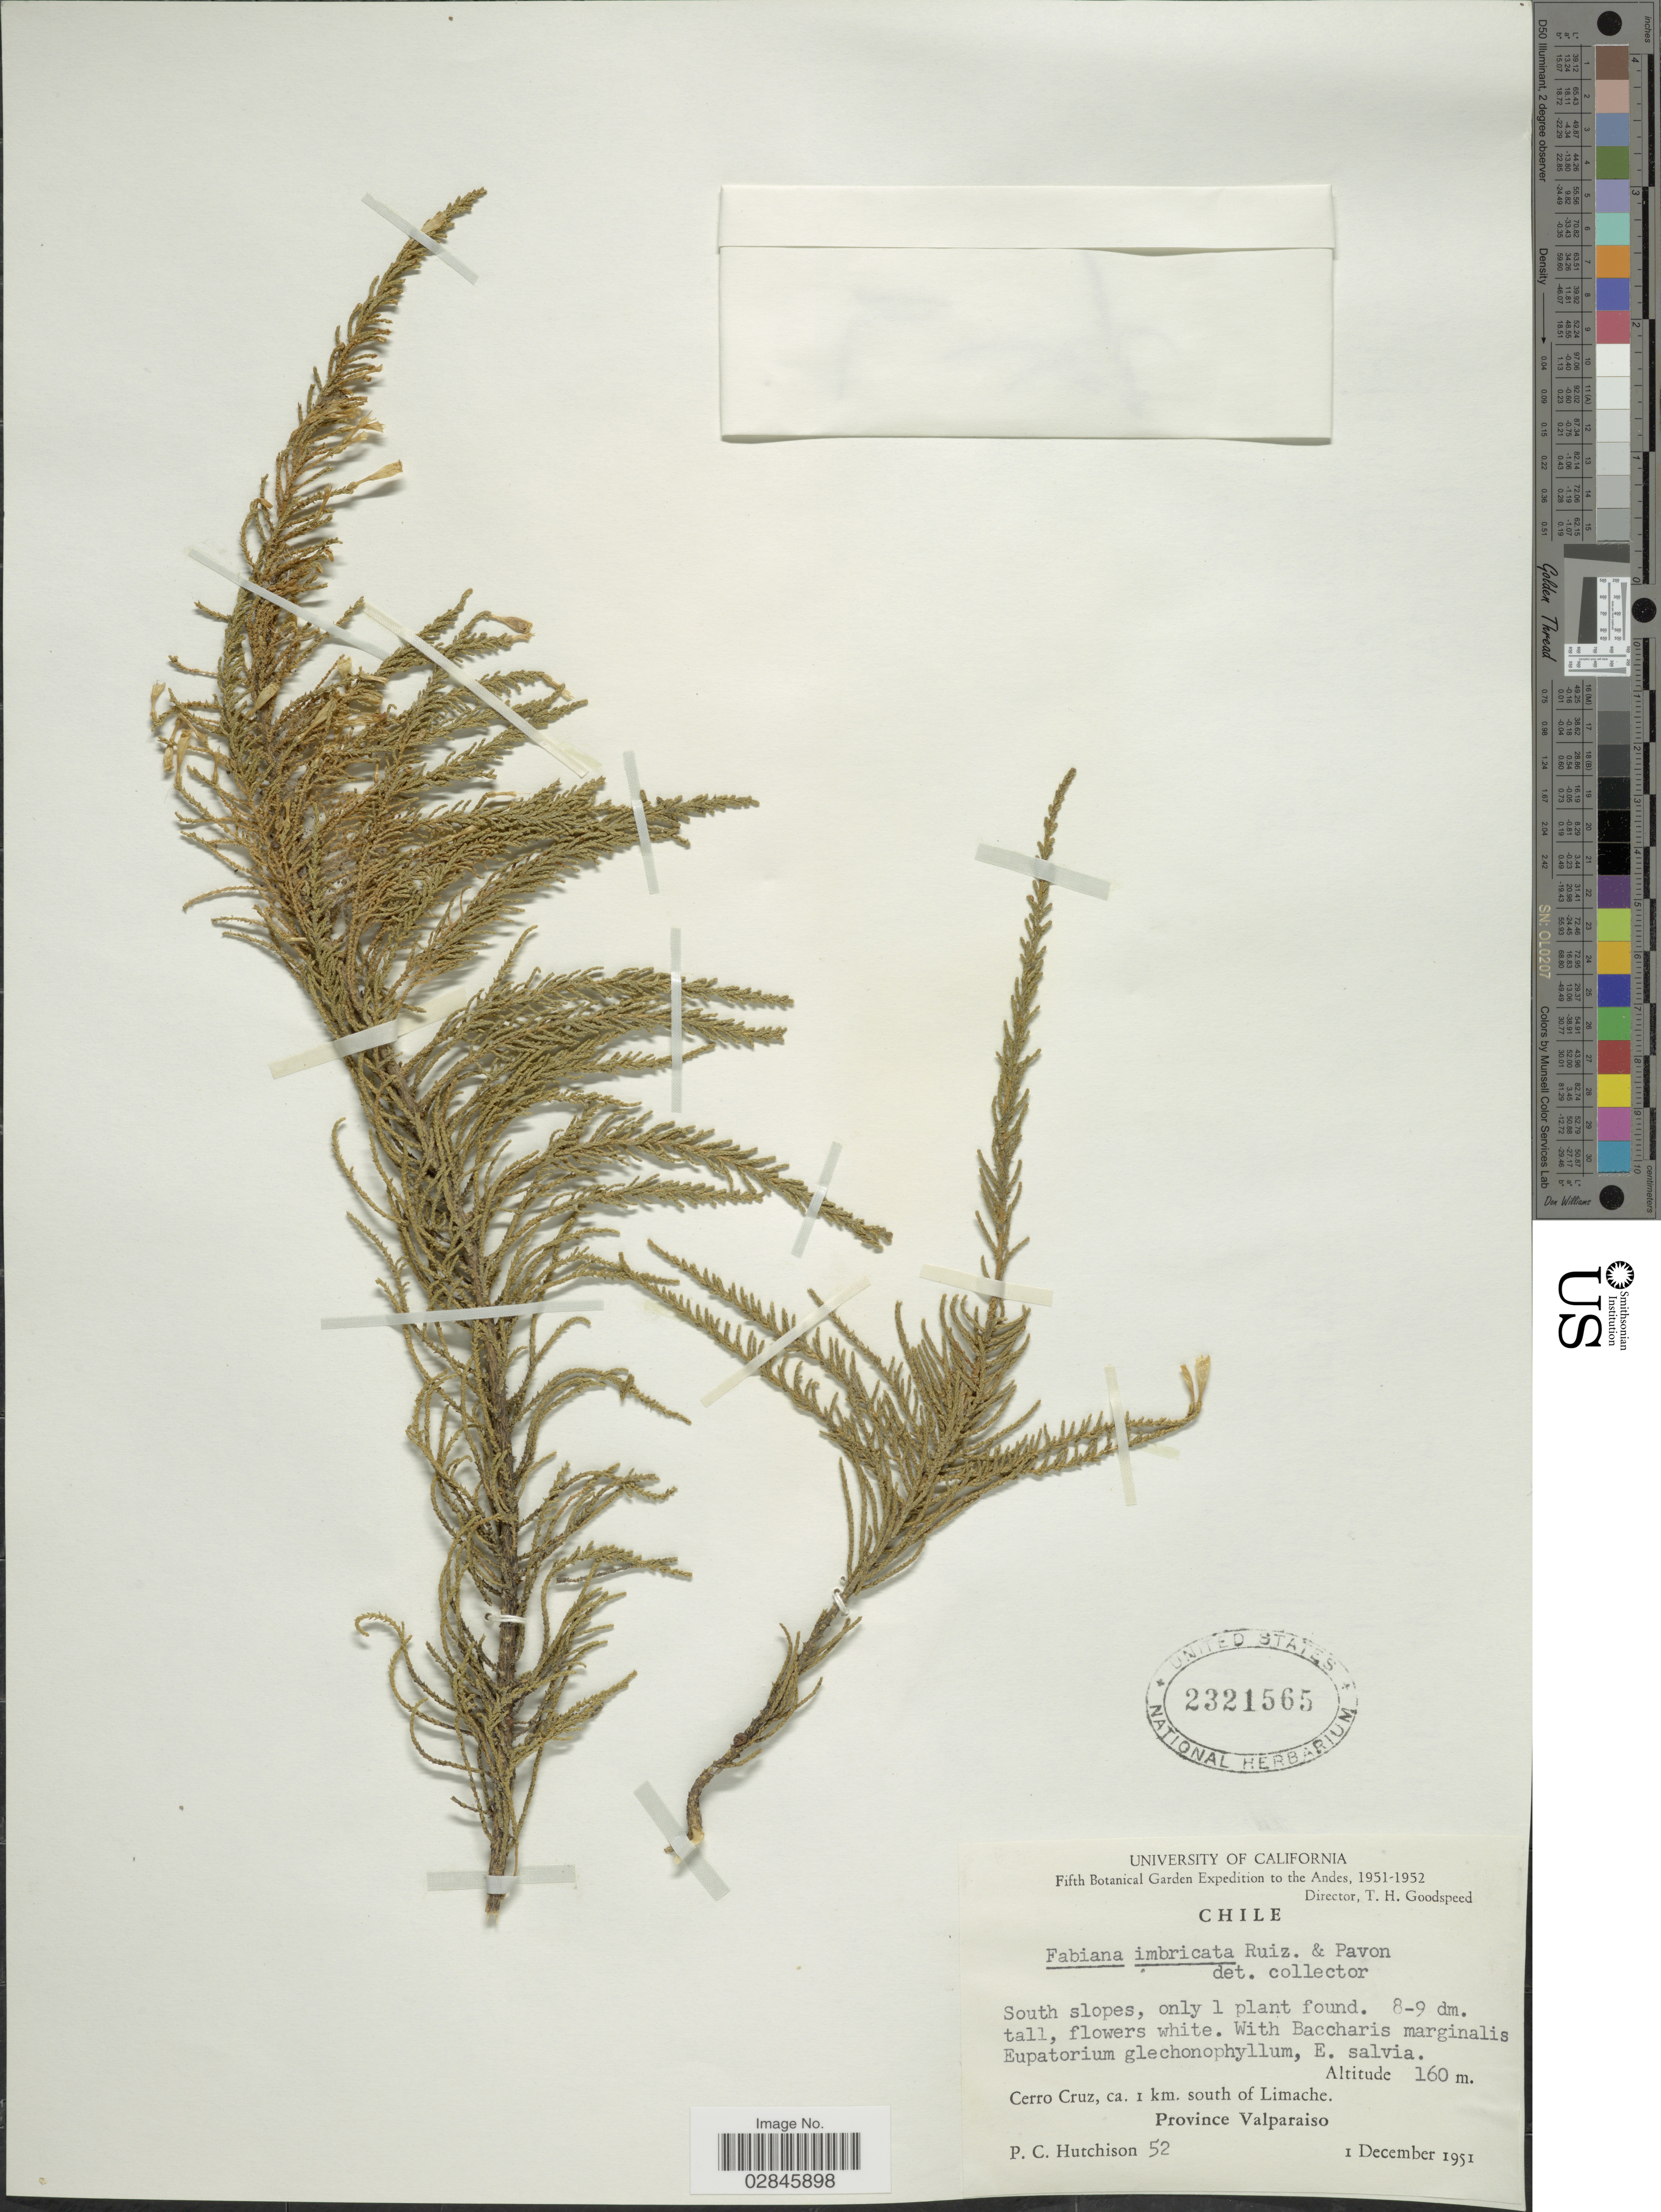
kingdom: Plantae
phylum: Tracheophyta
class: Magnoliopsida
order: Solanales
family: Solanaceae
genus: Fabiana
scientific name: Fabiana imbricata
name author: Ruiz & Pav.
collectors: P. C. Hutchison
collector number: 52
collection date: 1951-12-01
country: Chile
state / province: Valparaíso (V)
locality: Cerro Cruz, ca. 1 km. south of Limache.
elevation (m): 160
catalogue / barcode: US 2321565